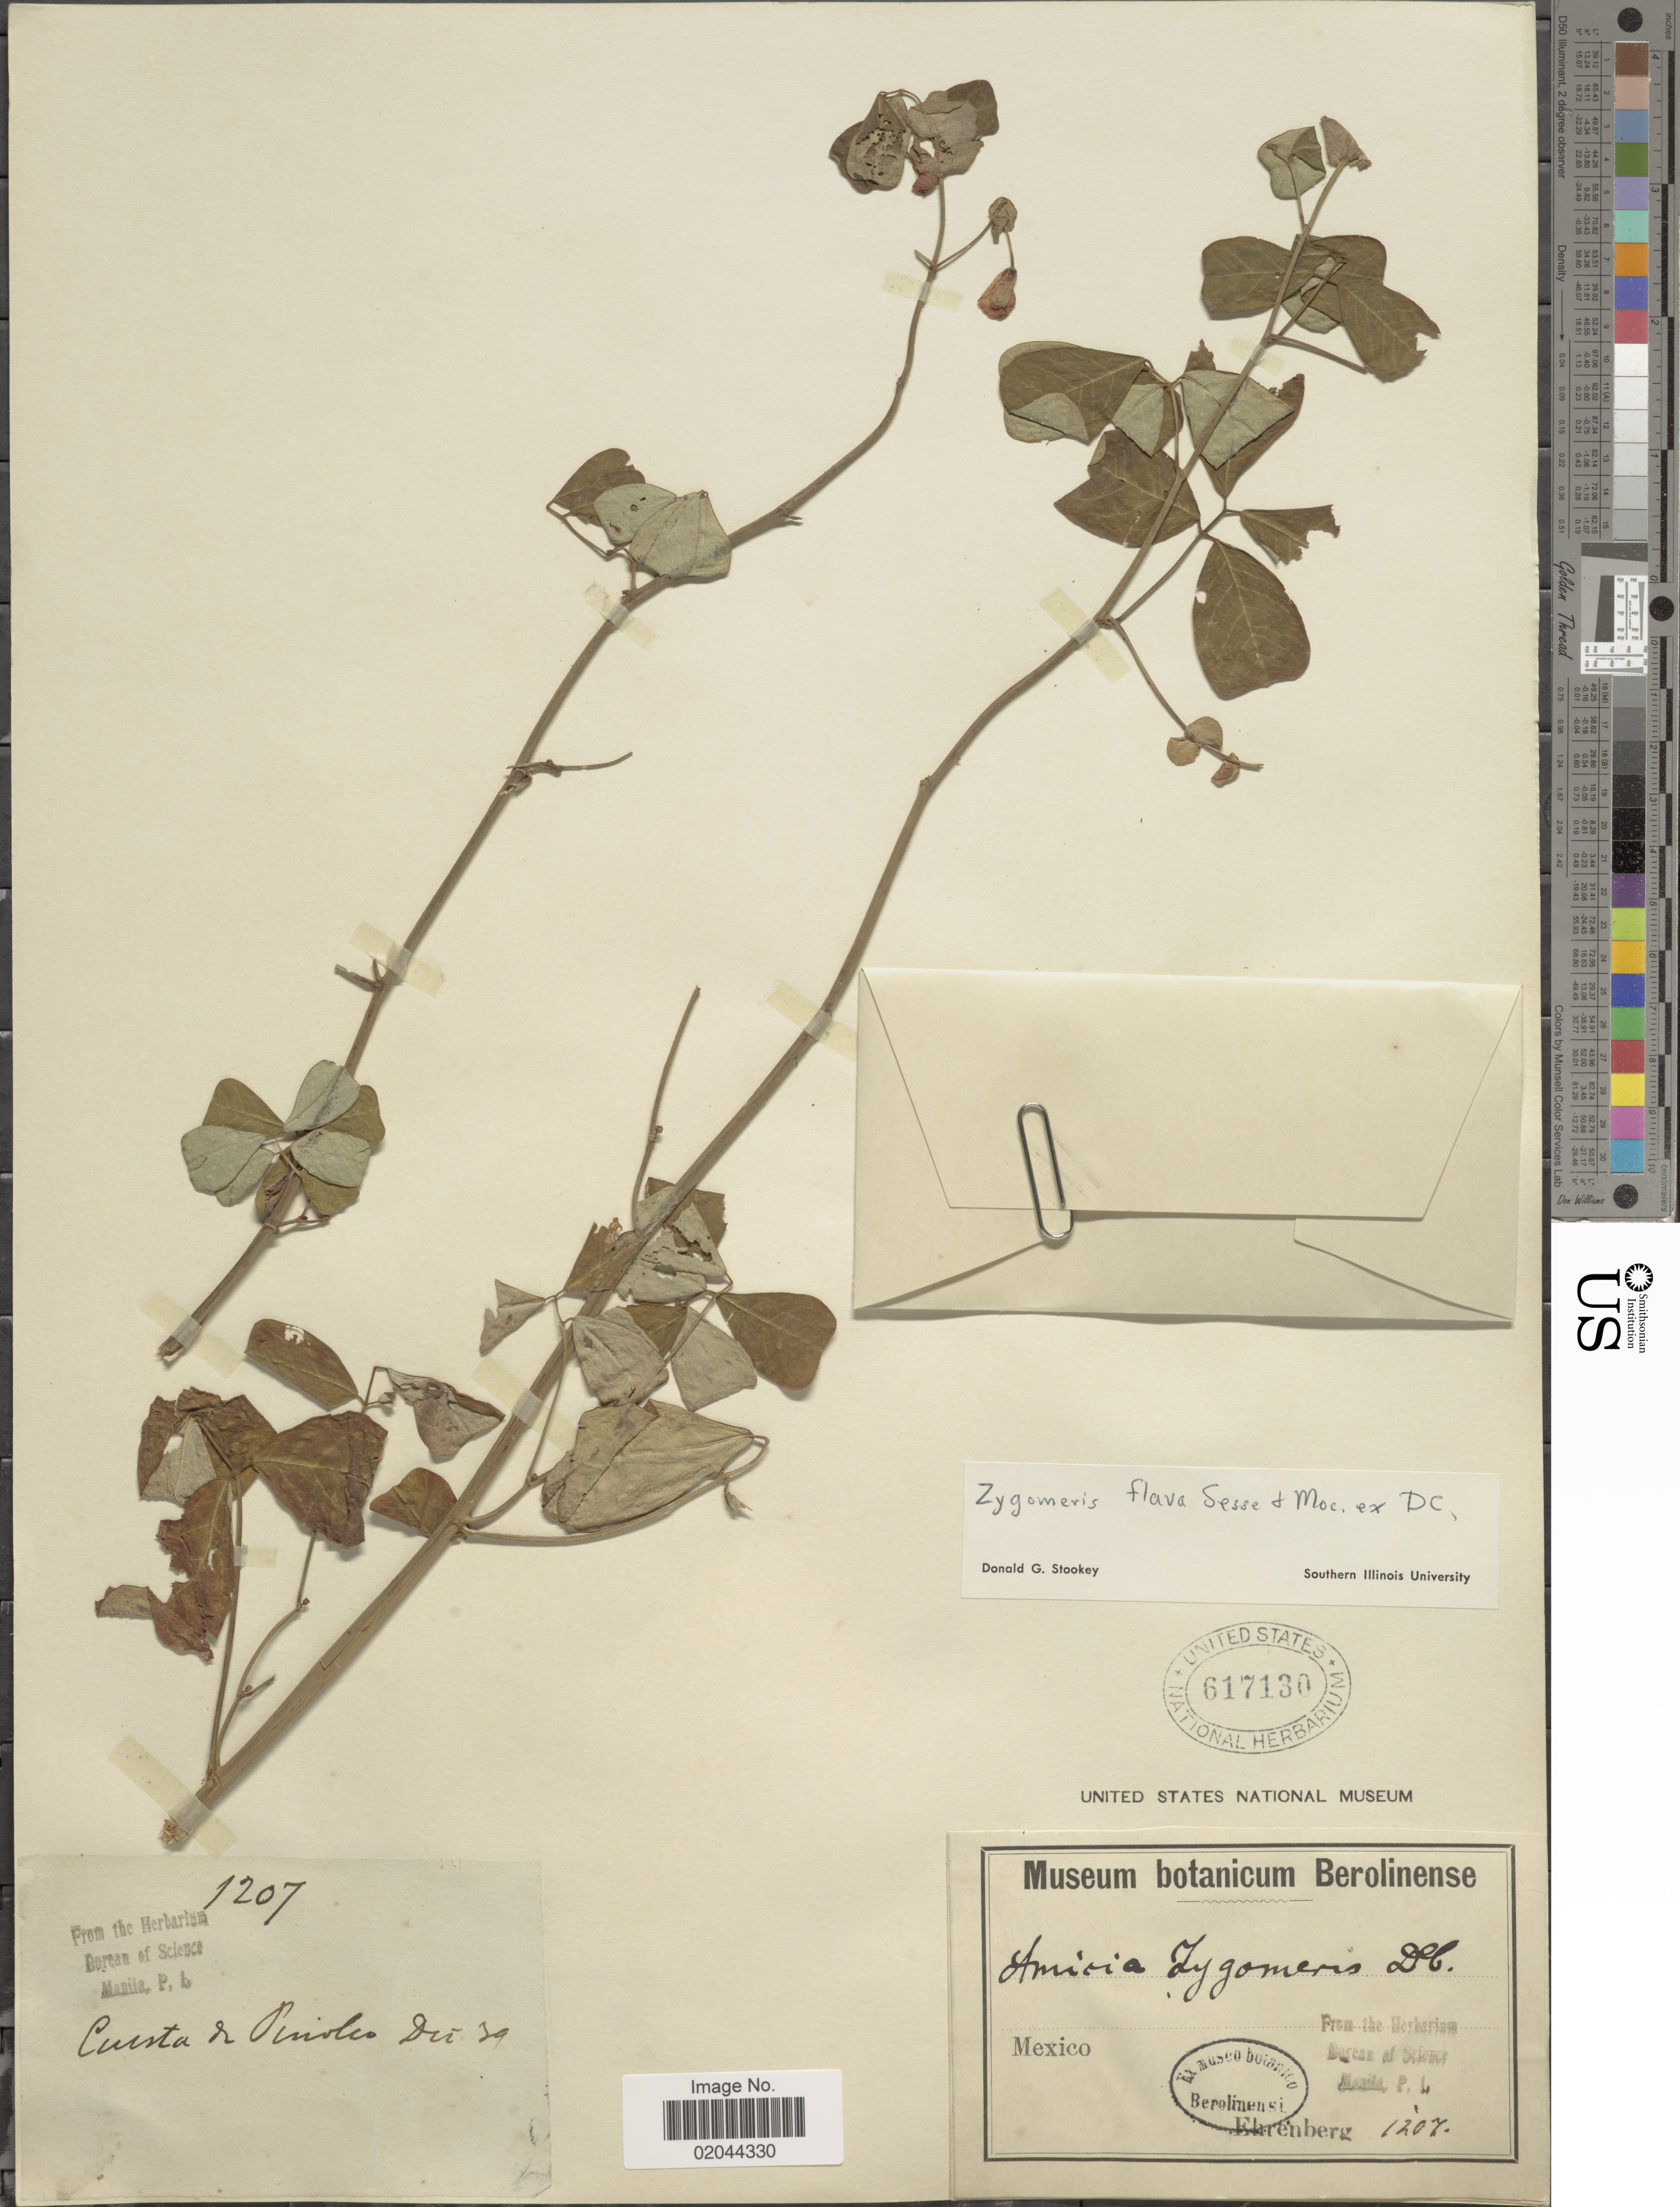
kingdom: Plantae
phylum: Tracheophyta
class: Magnoliopsida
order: Fabales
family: Fabaceae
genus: Amicia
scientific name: Amicia zygomeris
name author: DC.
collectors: -. Ehrenberg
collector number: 1207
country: Mexico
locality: Cuesta & Pinvlico Dei [unsure placement] [interpreted]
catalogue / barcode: US 617130